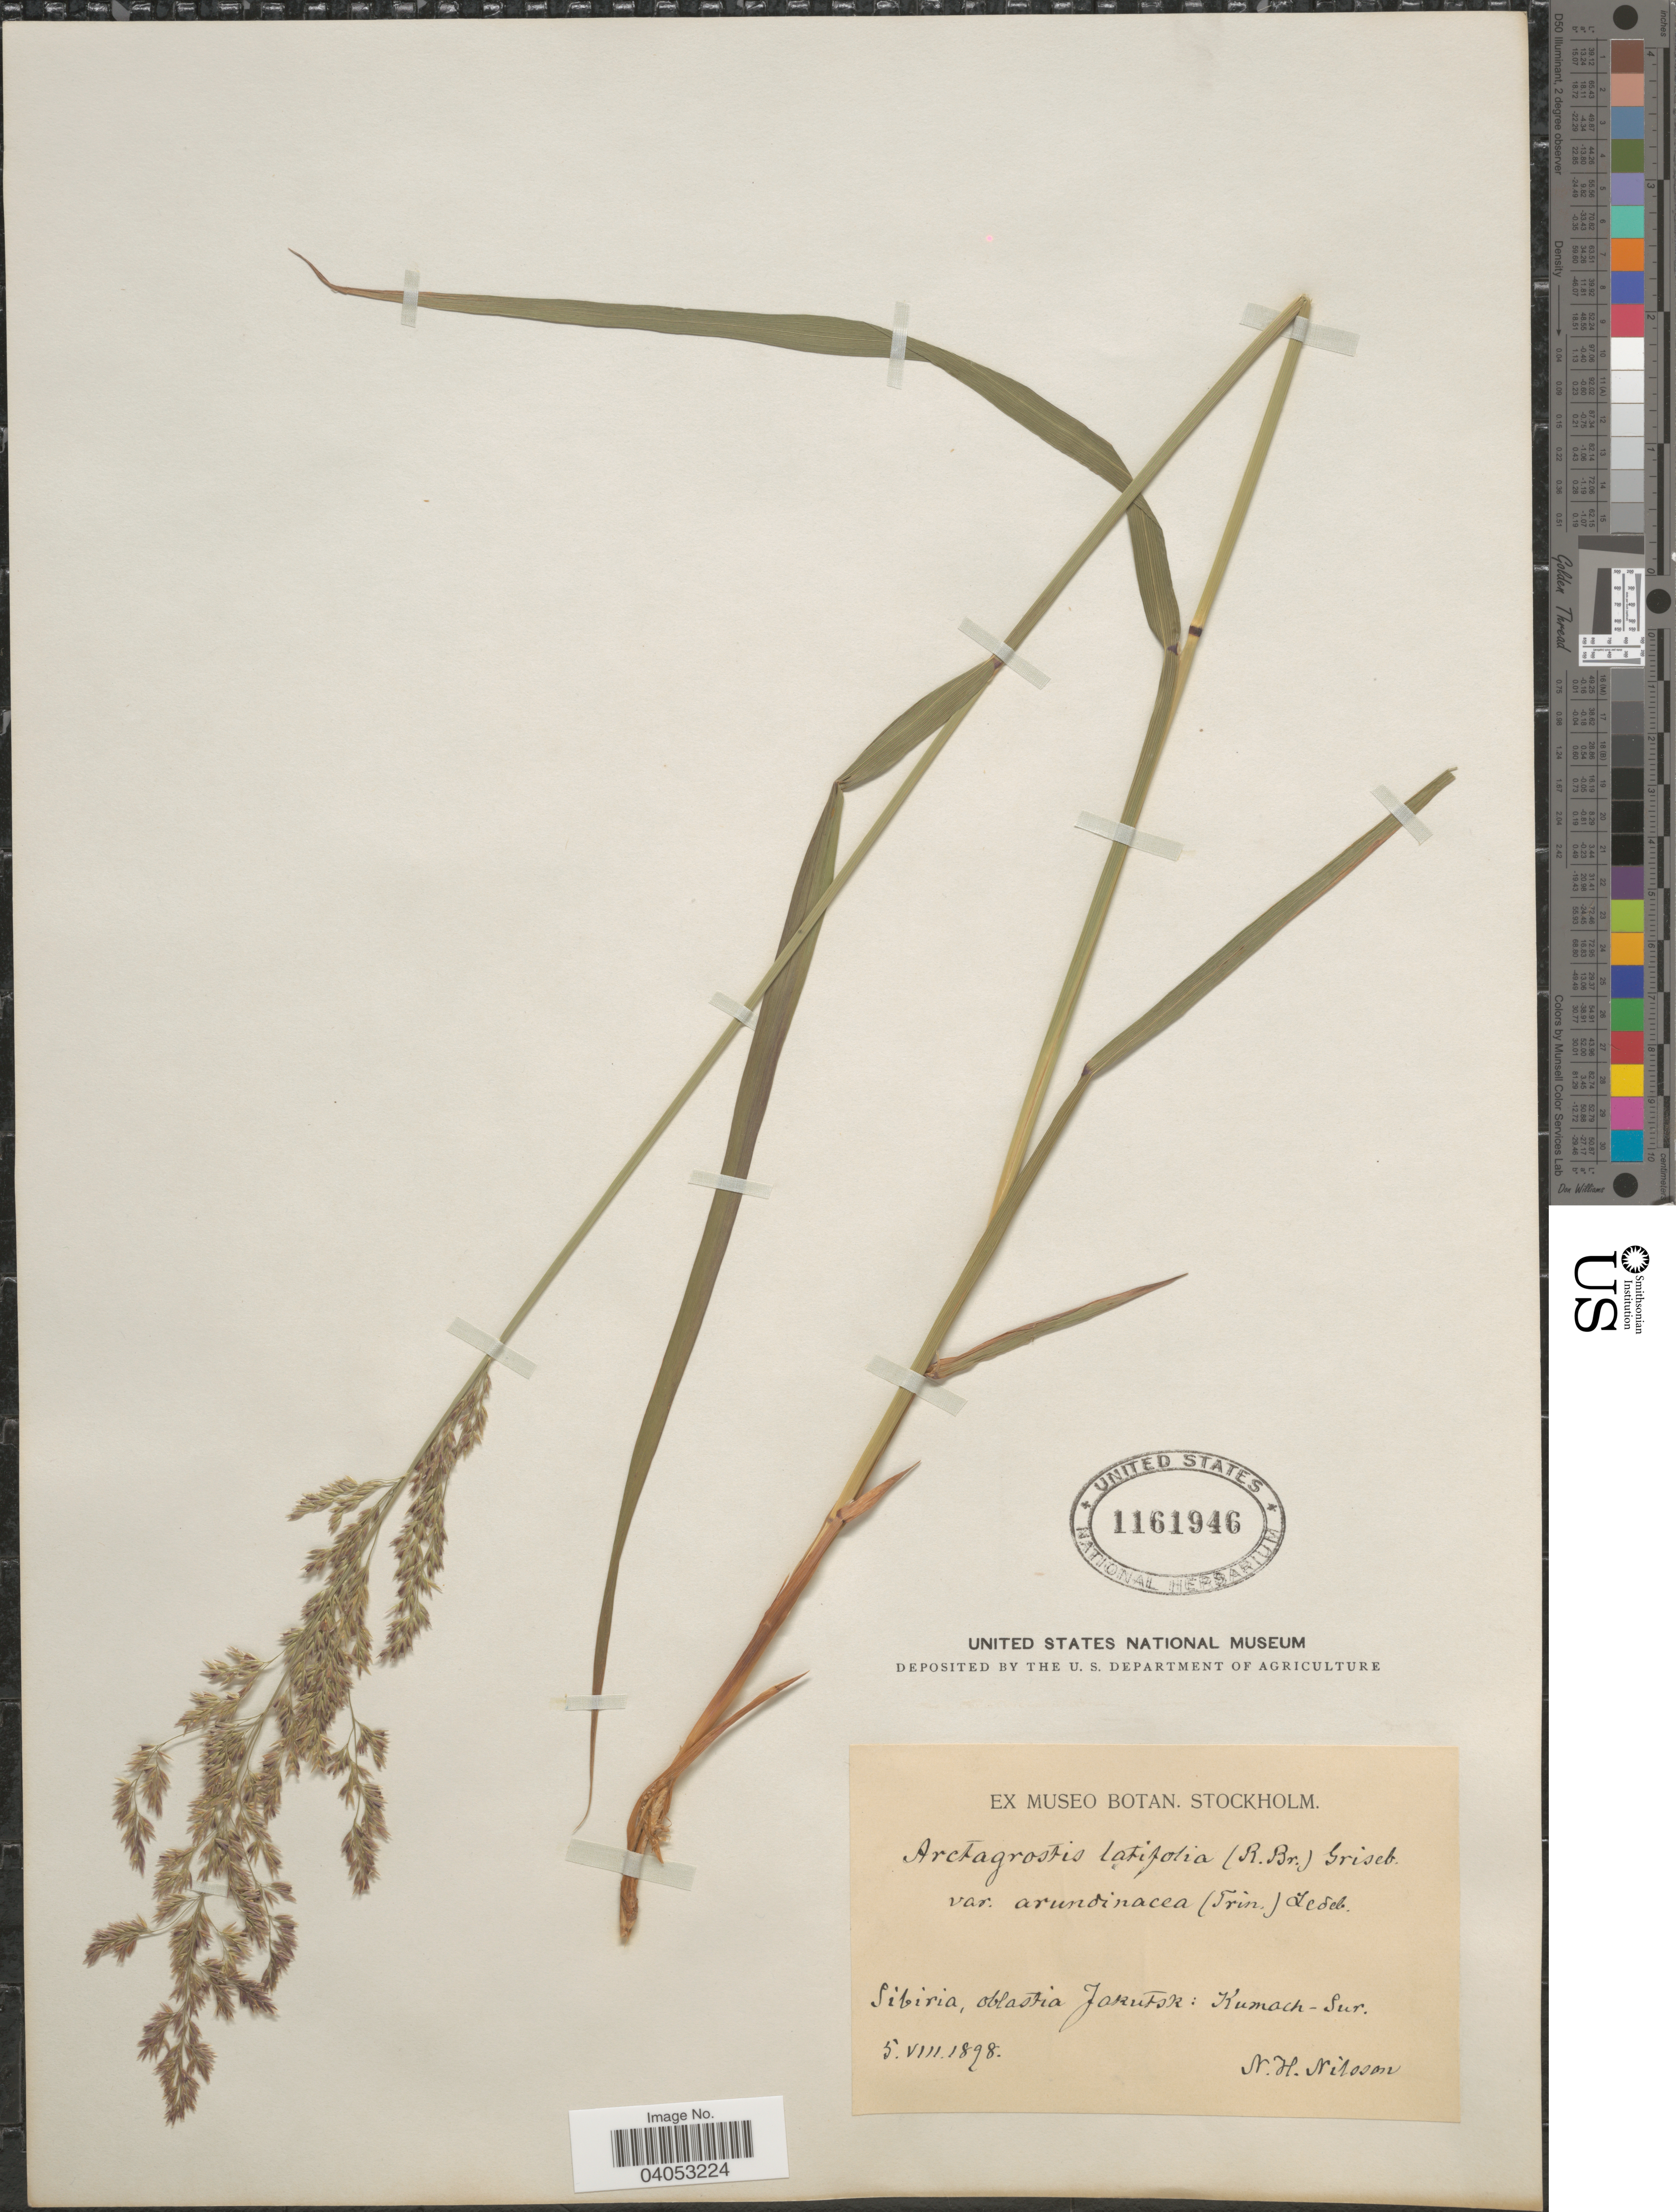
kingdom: Plantae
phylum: Tracheophyta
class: Liliopsida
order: Poales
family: Poaceae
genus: Arctagrostis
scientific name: Arctagrostis latifolia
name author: (R. Br.) Griseb.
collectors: N. H. Nilsson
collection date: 1898-08-05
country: Russian Federation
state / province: Sakha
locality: Sibiria, oblastia Jakutsk: Kumach-Sur.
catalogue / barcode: US 1161946